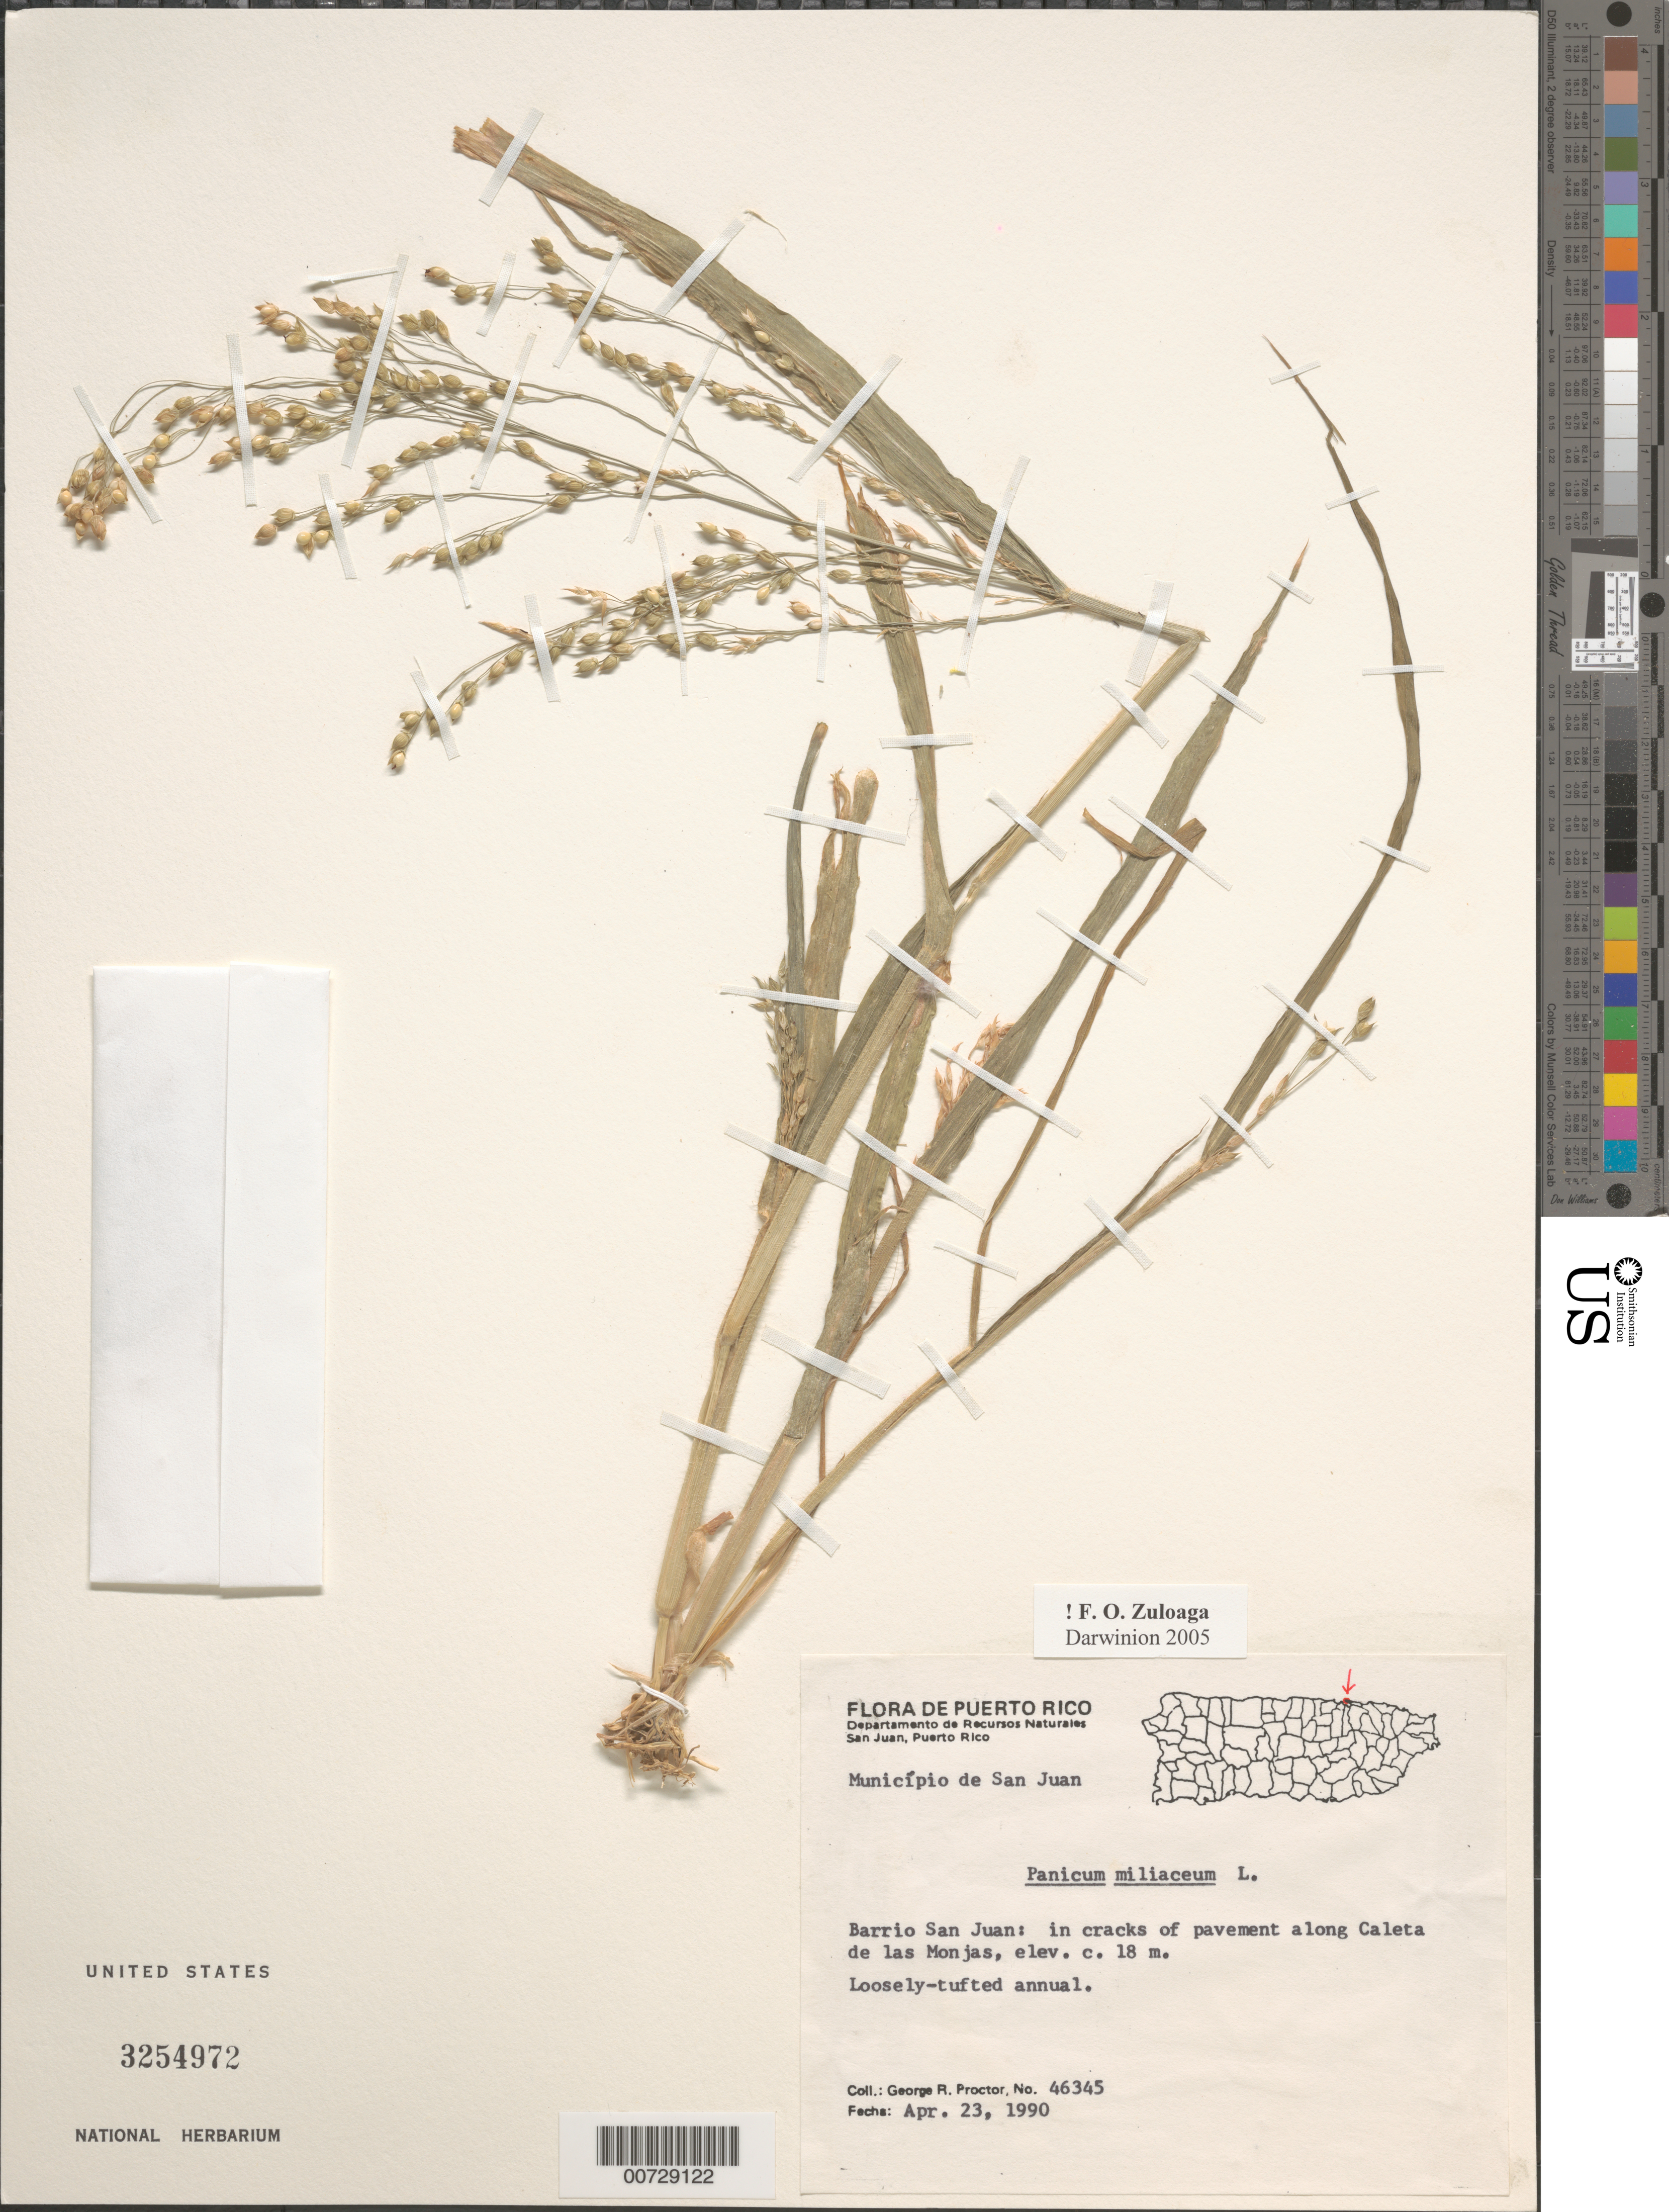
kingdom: Plantae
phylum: Tracheophyta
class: Liliopsida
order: Poales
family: Poaceae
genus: Panicum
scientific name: Panicum miliaceum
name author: L.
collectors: G. R. Proctor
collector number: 46345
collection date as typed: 23 Apr 1990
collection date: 1990-04-23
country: Puerto Rico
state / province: San Juan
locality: Mun. San Juan, Barrio San Juan: in cracks of pavement along Caleta de las Monjas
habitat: In cracks of pavement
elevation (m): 18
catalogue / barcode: US 3254972